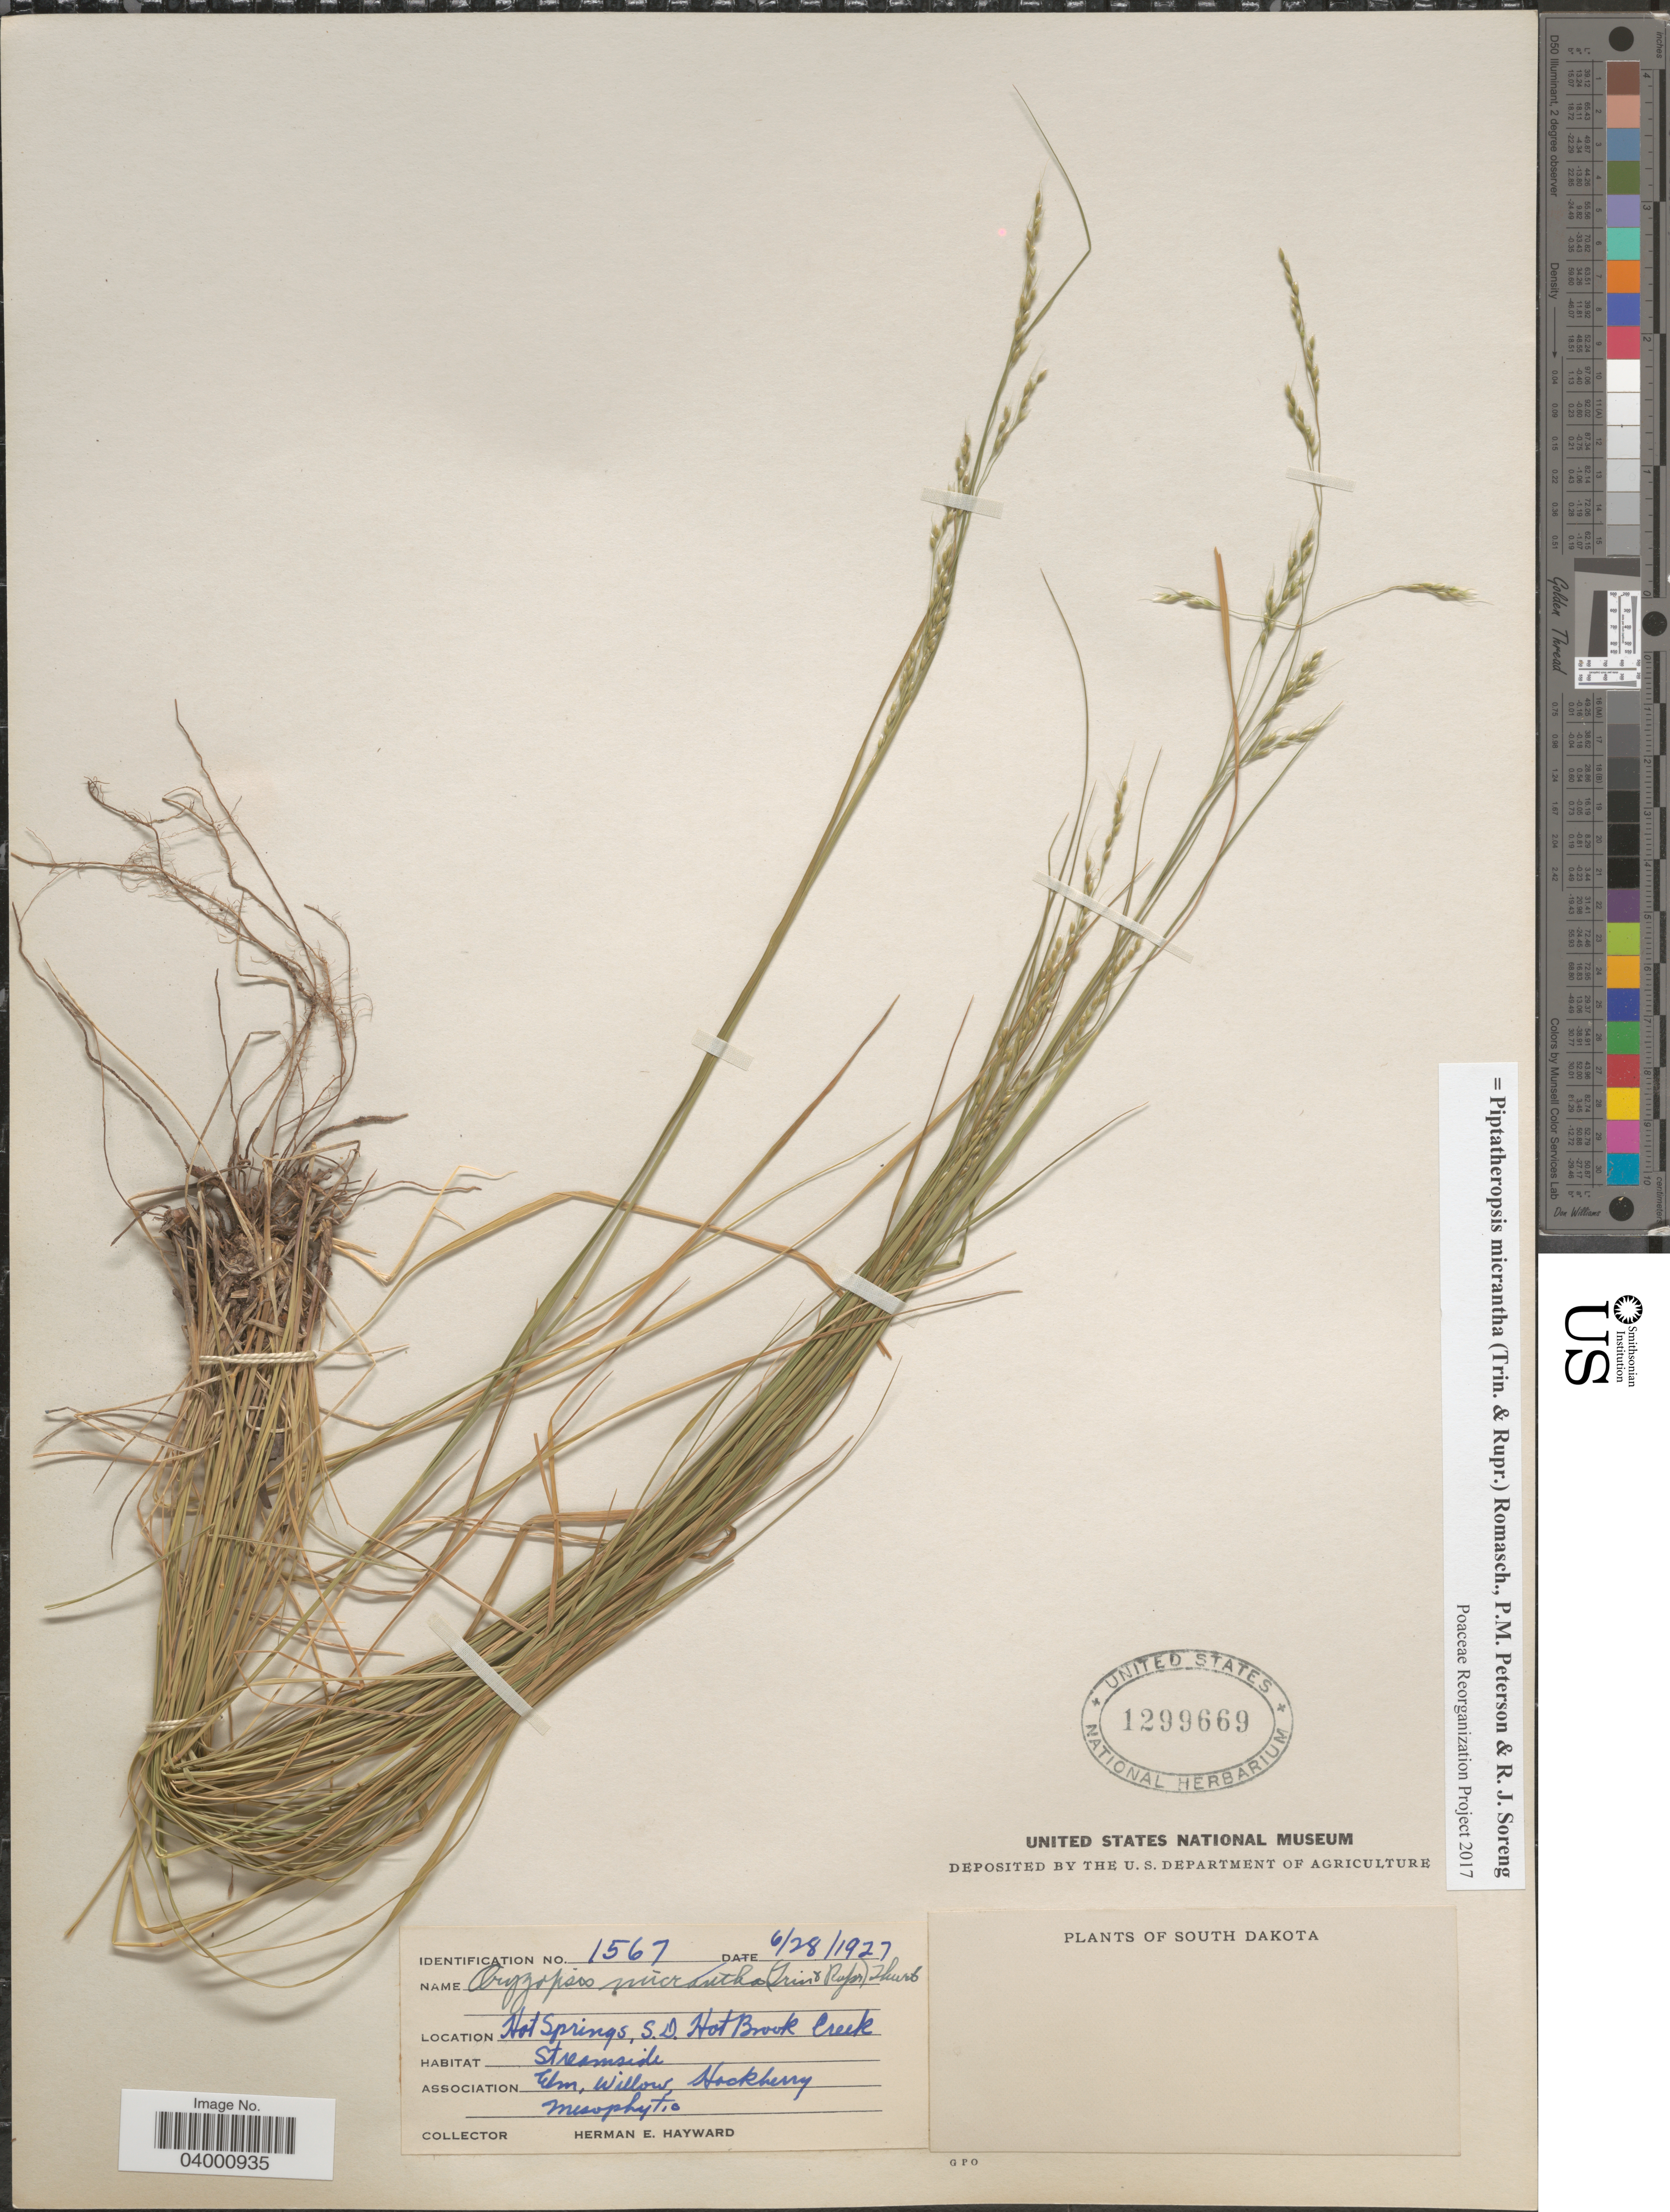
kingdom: Plantae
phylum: Tracheophyta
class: Liliopsida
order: Poales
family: Poaceae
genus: Piptatheropsis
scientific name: Piptatheropsis micrantha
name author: (Trin. & Rupr.) Romasch.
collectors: H. Hayward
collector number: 1567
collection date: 1927-06-28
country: United States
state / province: South Dakota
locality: Hot Springs, S.D. Hot Brook Creek.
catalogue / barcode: US 1299669